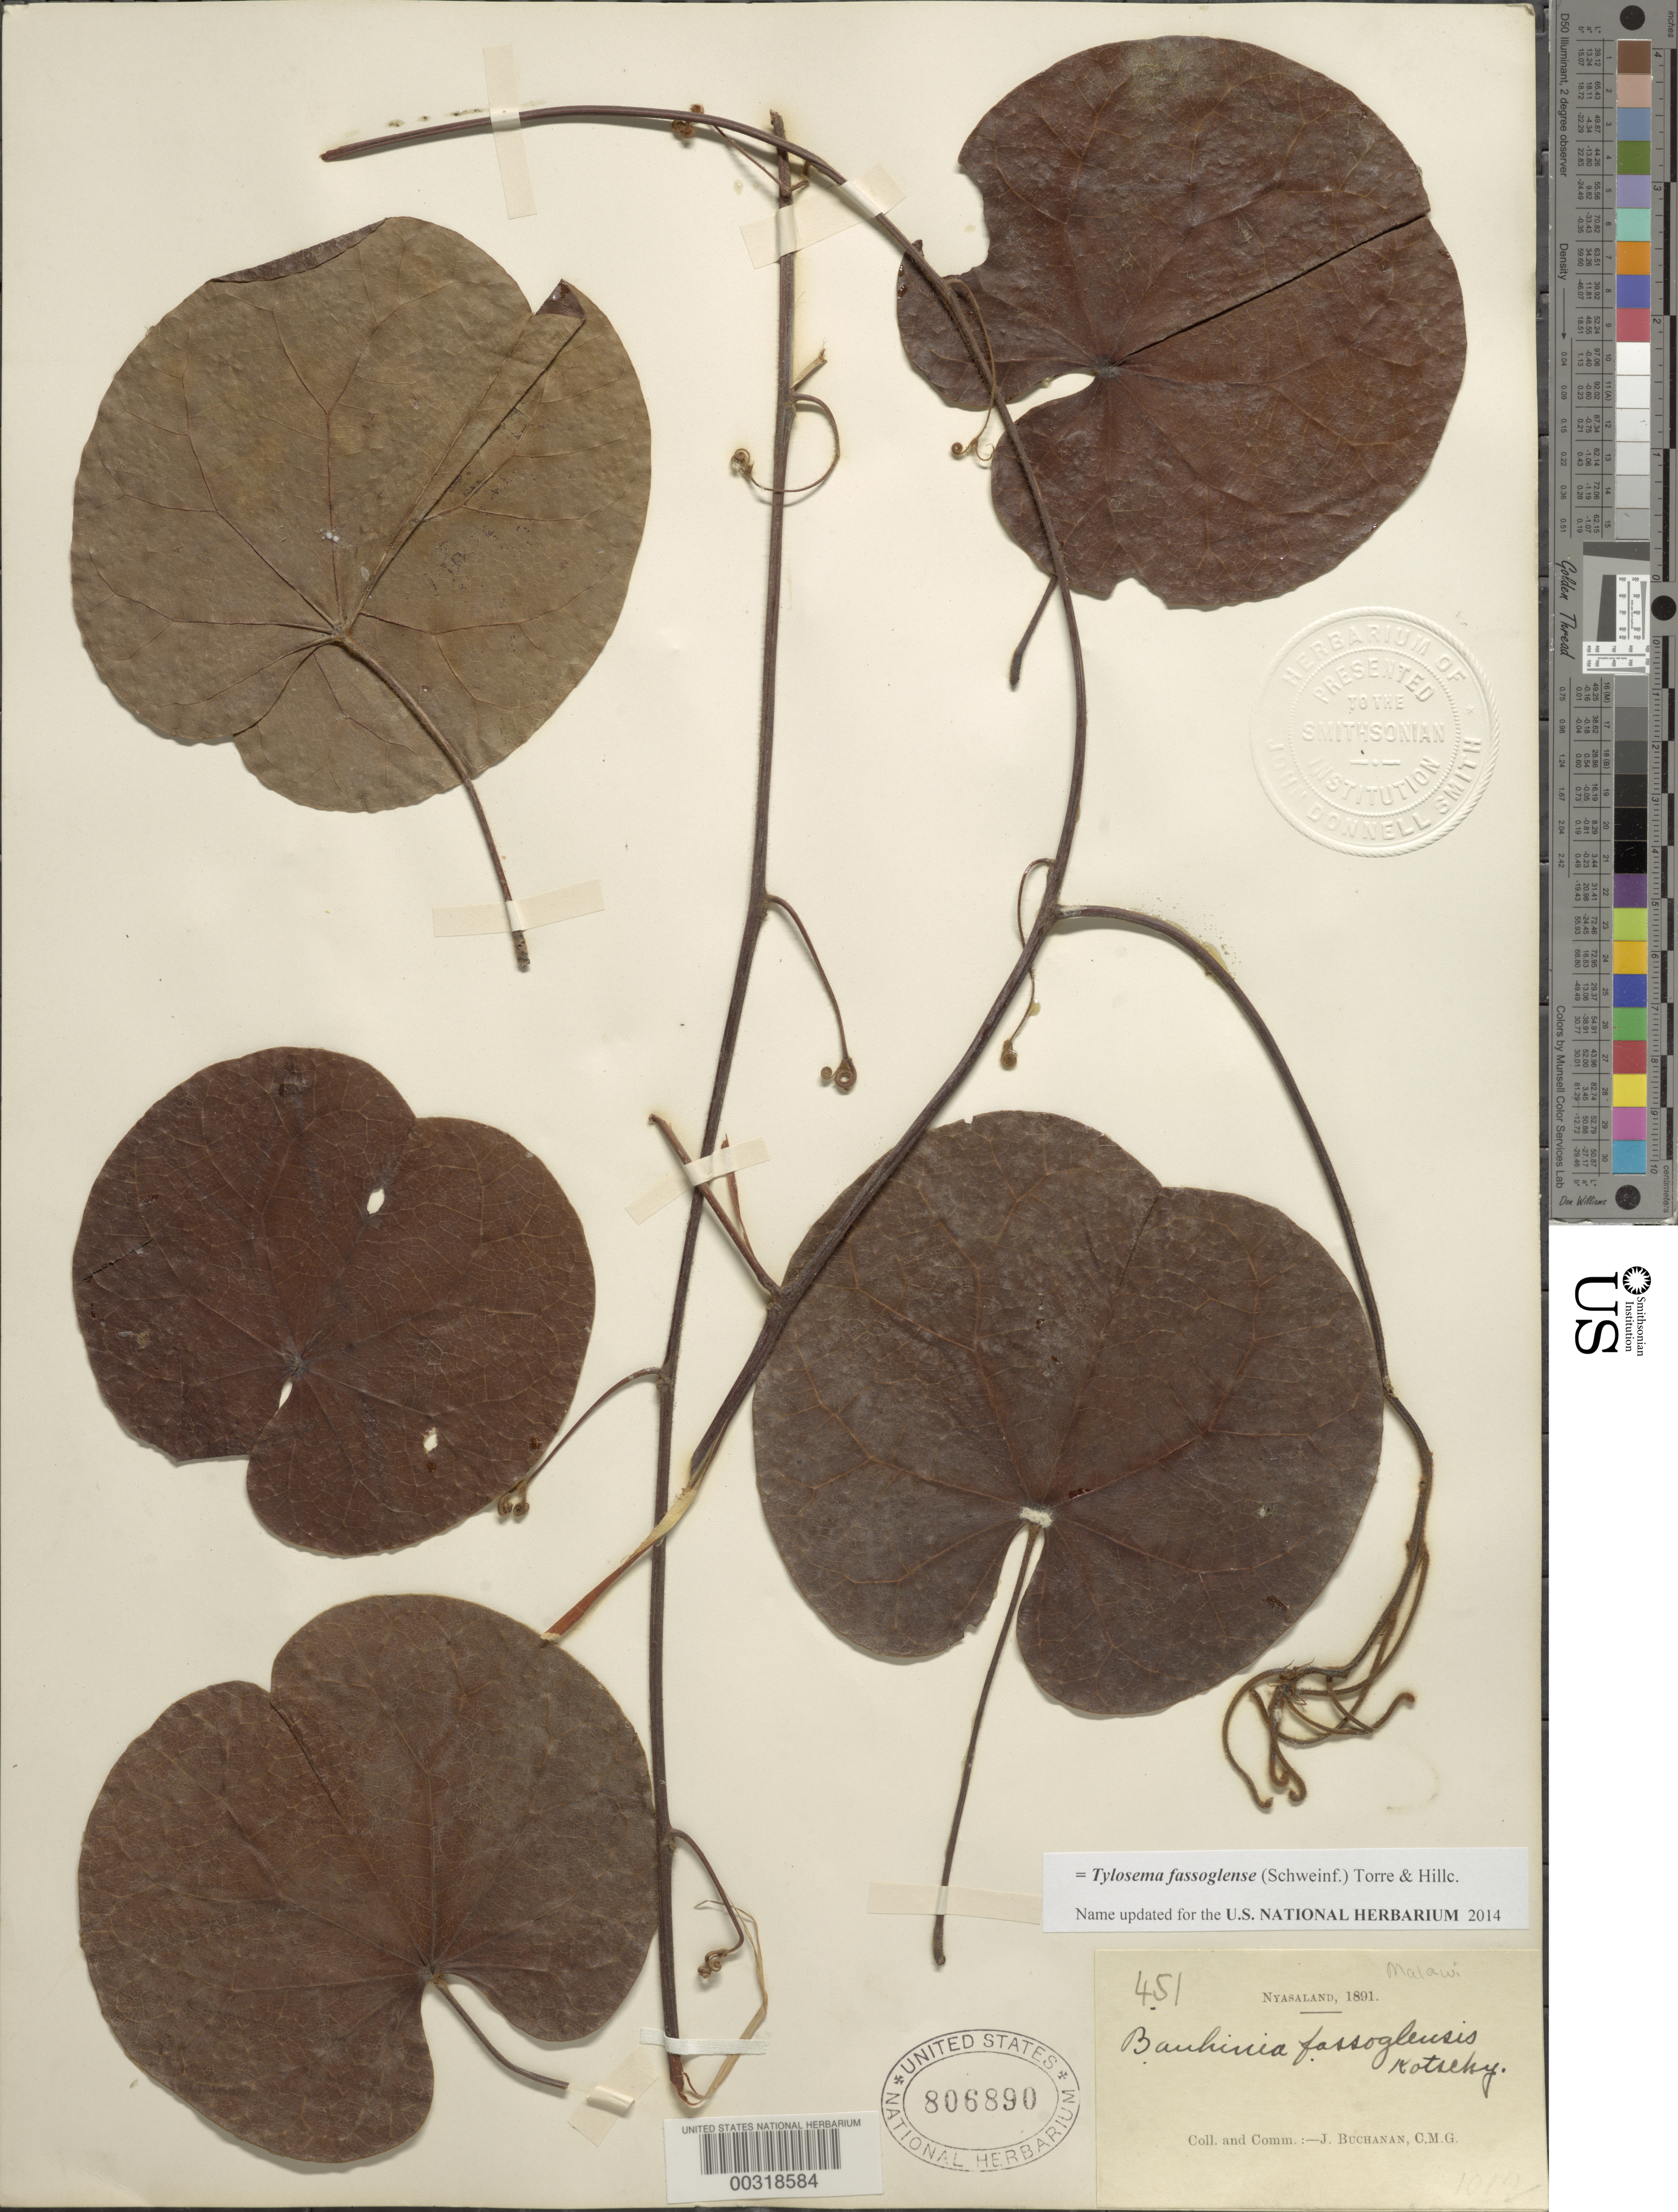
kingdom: Plantae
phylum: Tracheophyta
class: Magnoliopsida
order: Fabales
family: Fabaceae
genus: Tylosema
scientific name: Tylosema fassoglense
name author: (Kotschy ex Schweinf.) Torre & Hillc.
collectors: J. Buchanan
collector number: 451/1012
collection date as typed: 1891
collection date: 1891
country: Malawi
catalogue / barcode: US 806890